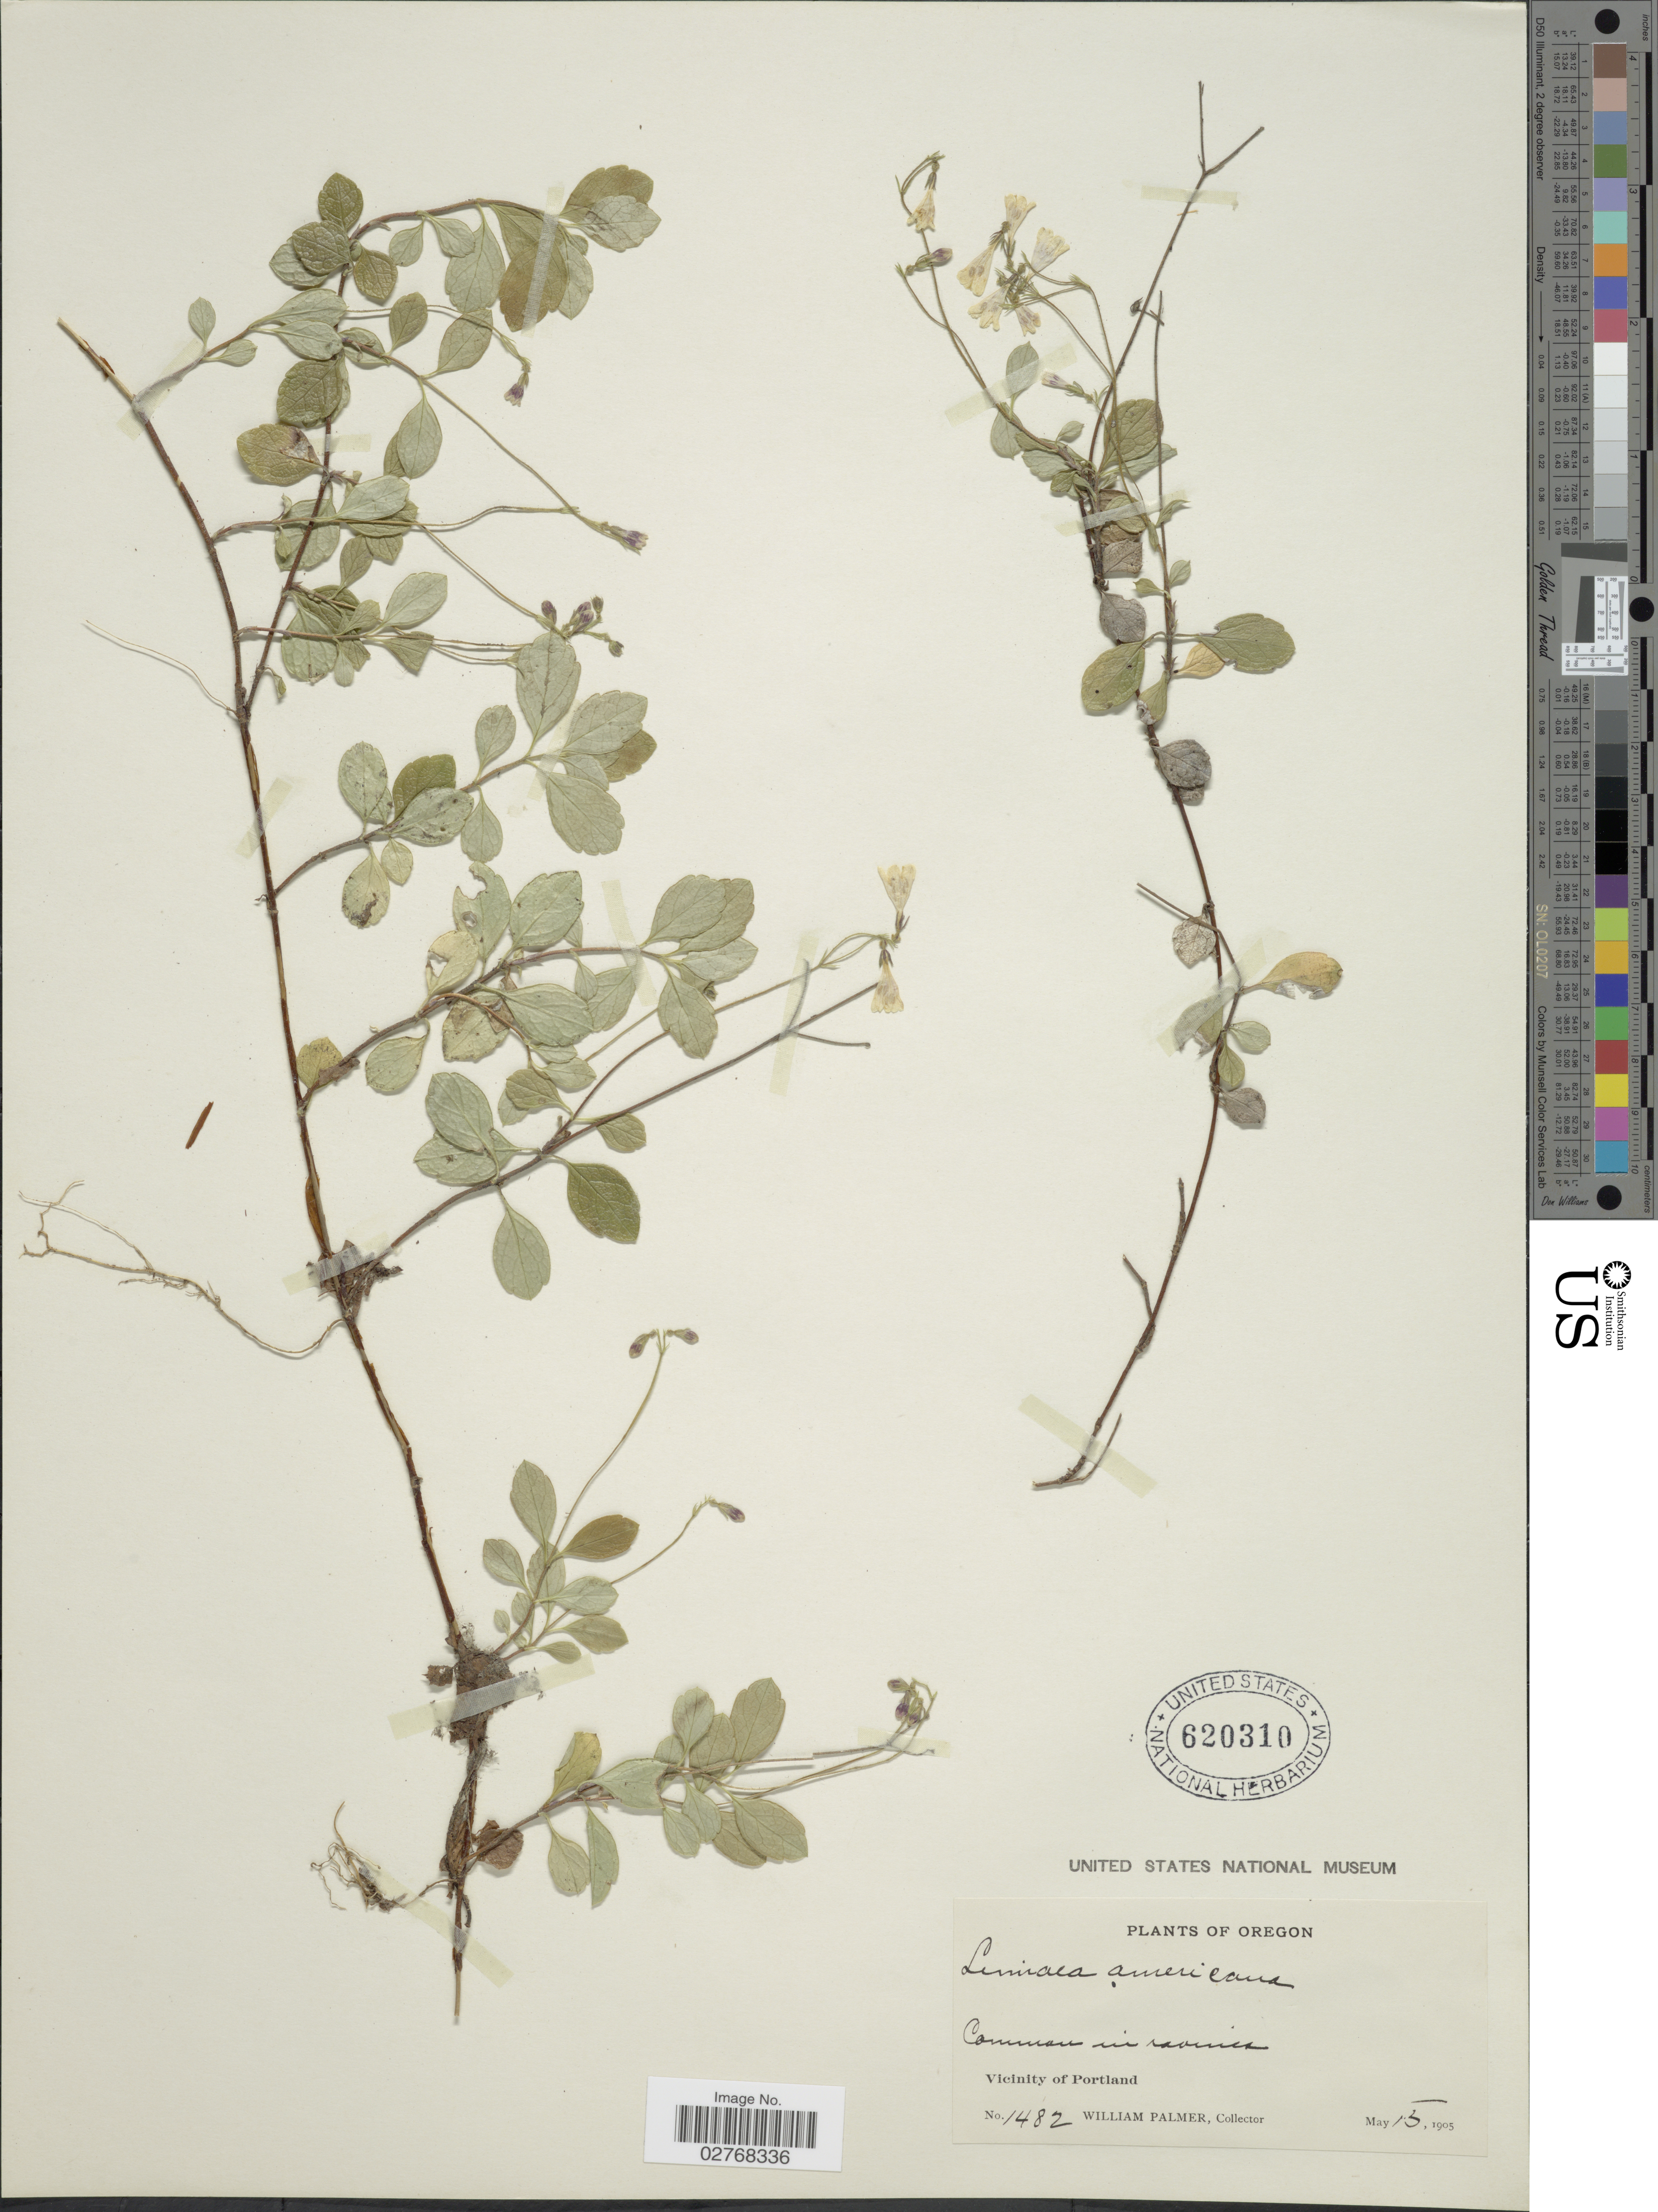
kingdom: Plantae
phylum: Tracheophyta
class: Magnoliopsida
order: Dipsacales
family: Caprifoliaceae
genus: Linnaea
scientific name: Linnaea borealis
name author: L.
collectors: W. Palmer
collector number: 1482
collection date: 1905-05-15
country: United States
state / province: Oregon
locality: Vicinity of Portland.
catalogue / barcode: US 620310